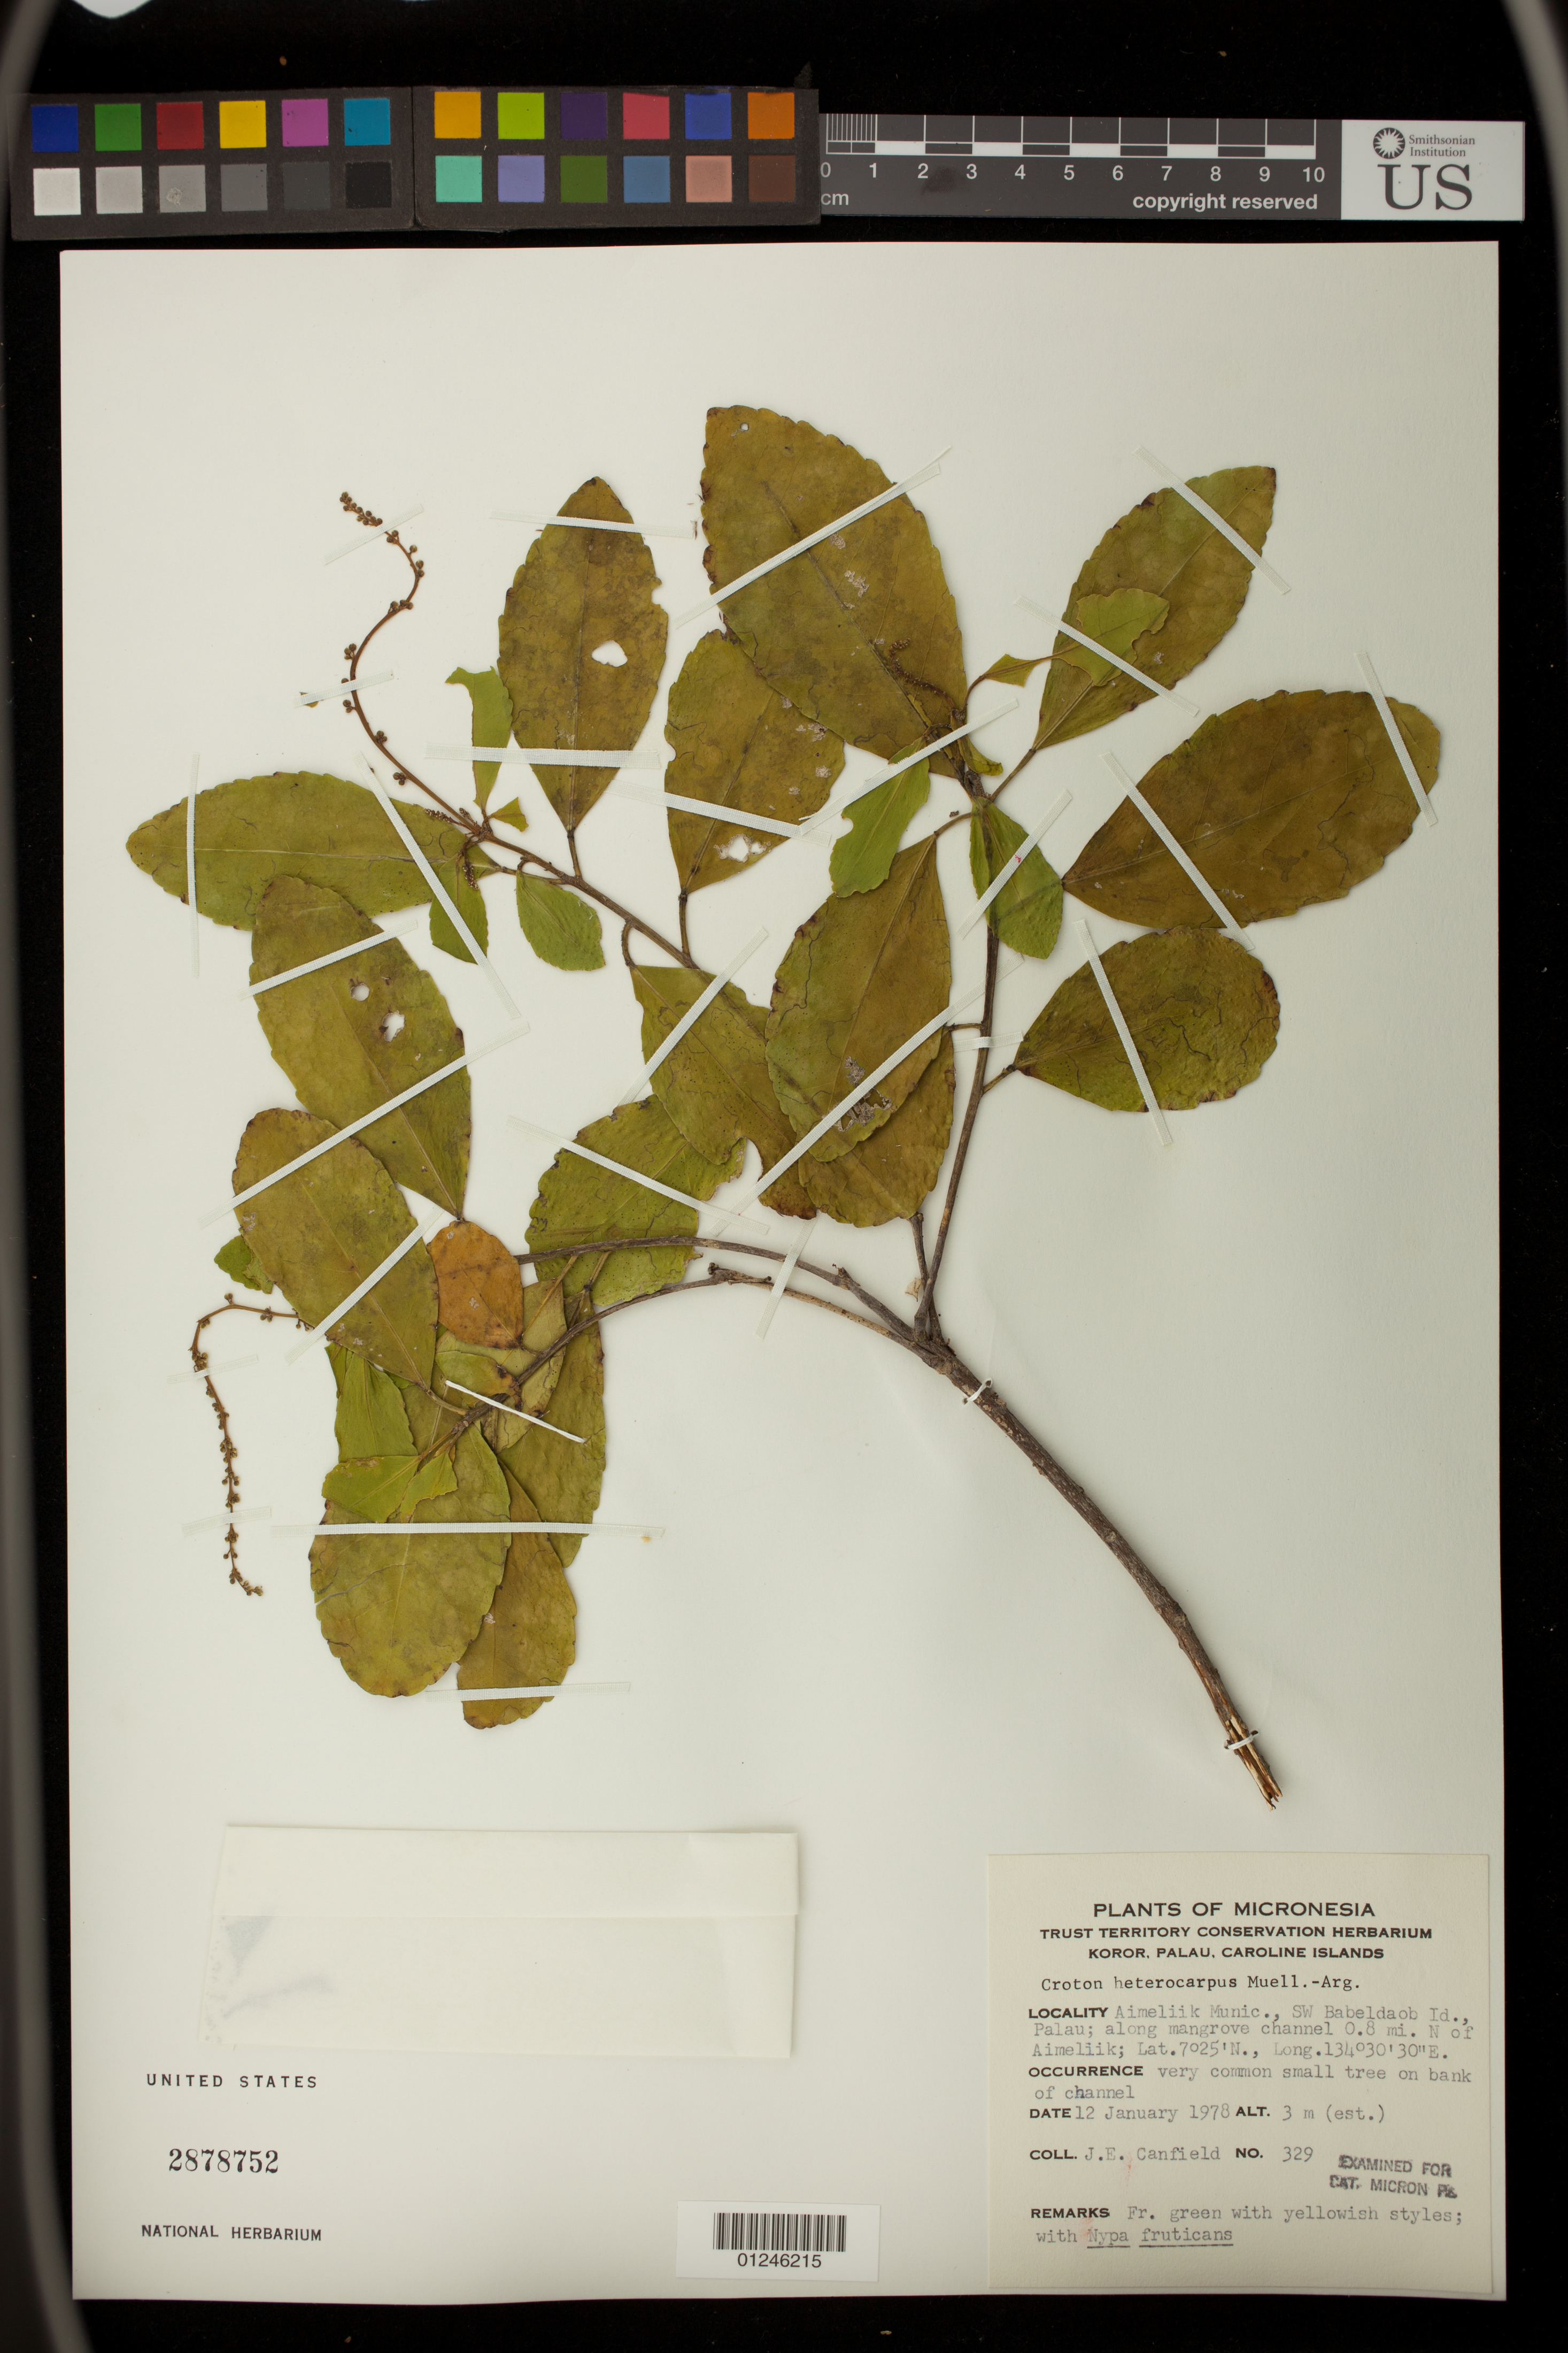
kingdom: Plantae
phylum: Tracheophyta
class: Magnoliopsida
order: Malpighiales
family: Euphorbiaceae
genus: Croton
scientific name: Croton heterocarpus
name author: Müll. Arg.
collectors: J. E. Canfield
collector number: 329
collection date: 1978-01-12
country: Palau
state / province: Aimeliik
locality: Aimeliik Munic., SW Babeldaob Id., Palau; along mangrove channel 0.8 mi. N of Aimeliik;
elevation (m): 3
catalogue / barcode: US 2878752